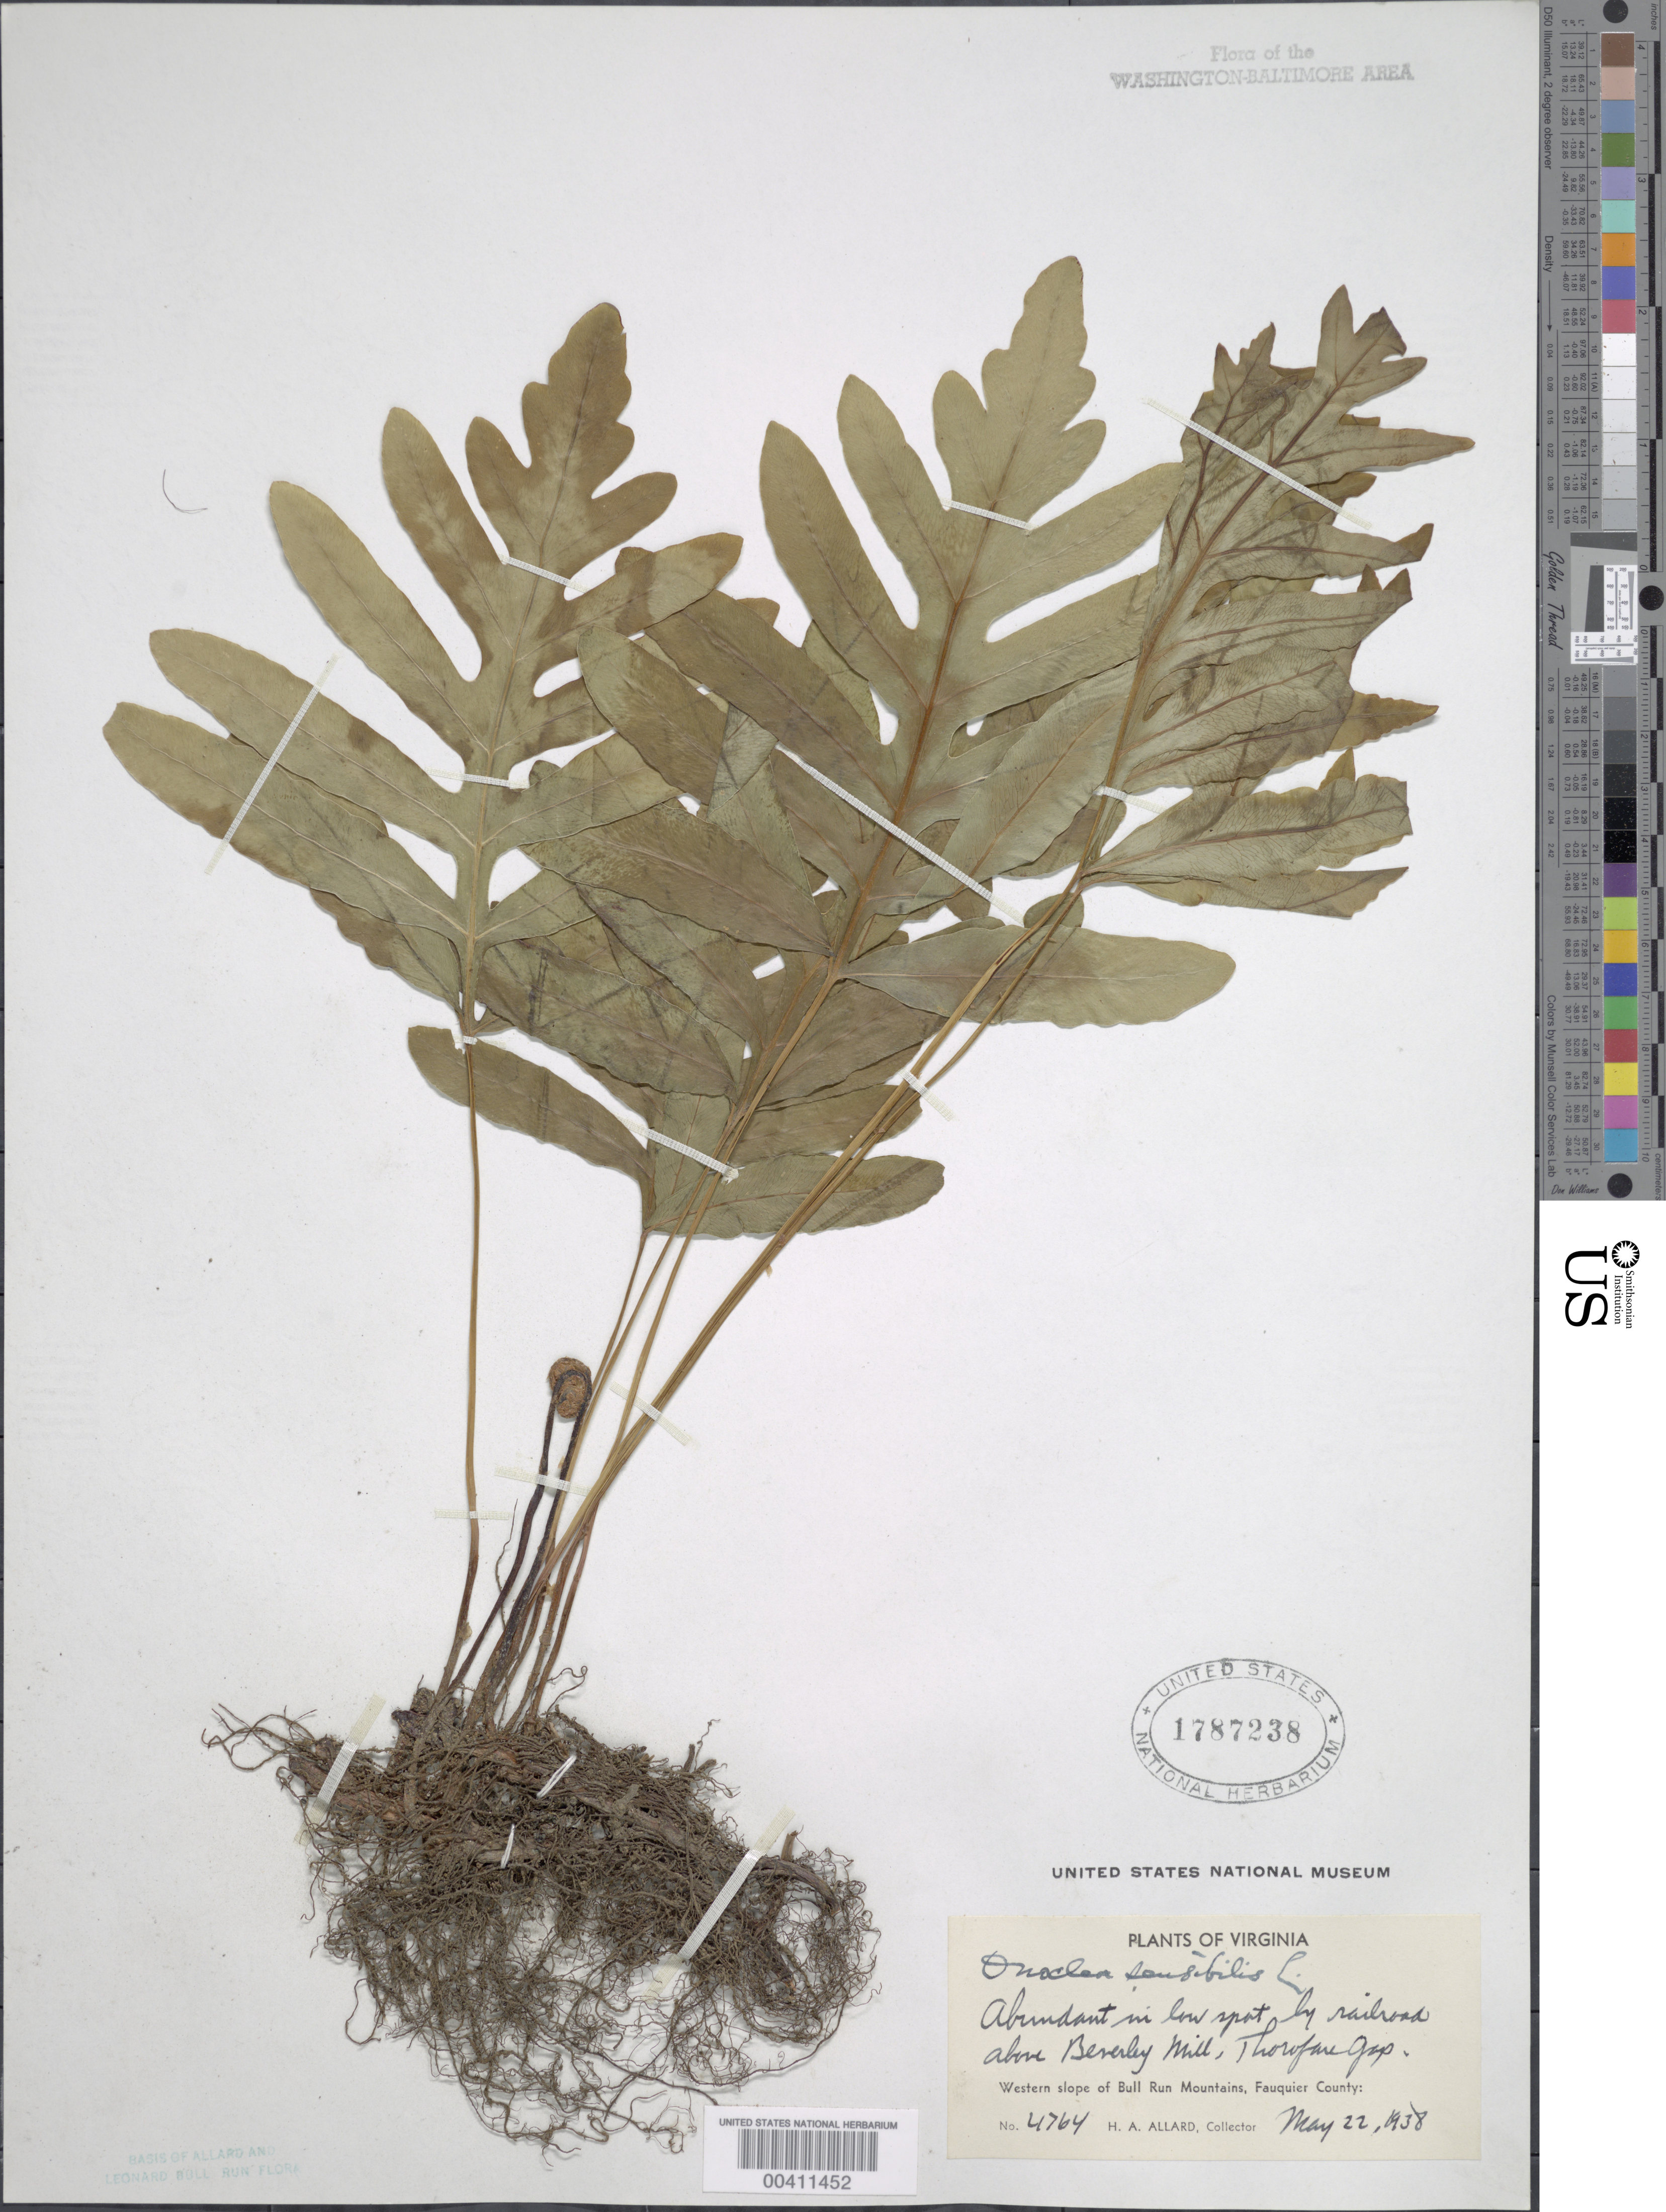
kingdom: Plantae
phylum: Tracheophyta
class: Polypodiopsida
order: Polypodiales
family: Onocleaceae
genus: Onoclea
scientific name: Onoclea sensibilis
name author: L.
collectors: H. A. Allard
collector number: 4764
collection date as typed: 22 May 1938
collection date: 1938-05-22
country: United States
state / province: Virginia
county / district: Fauquier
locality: Above Beverley Mill, Thorofare Gap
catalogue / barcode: US 1787238